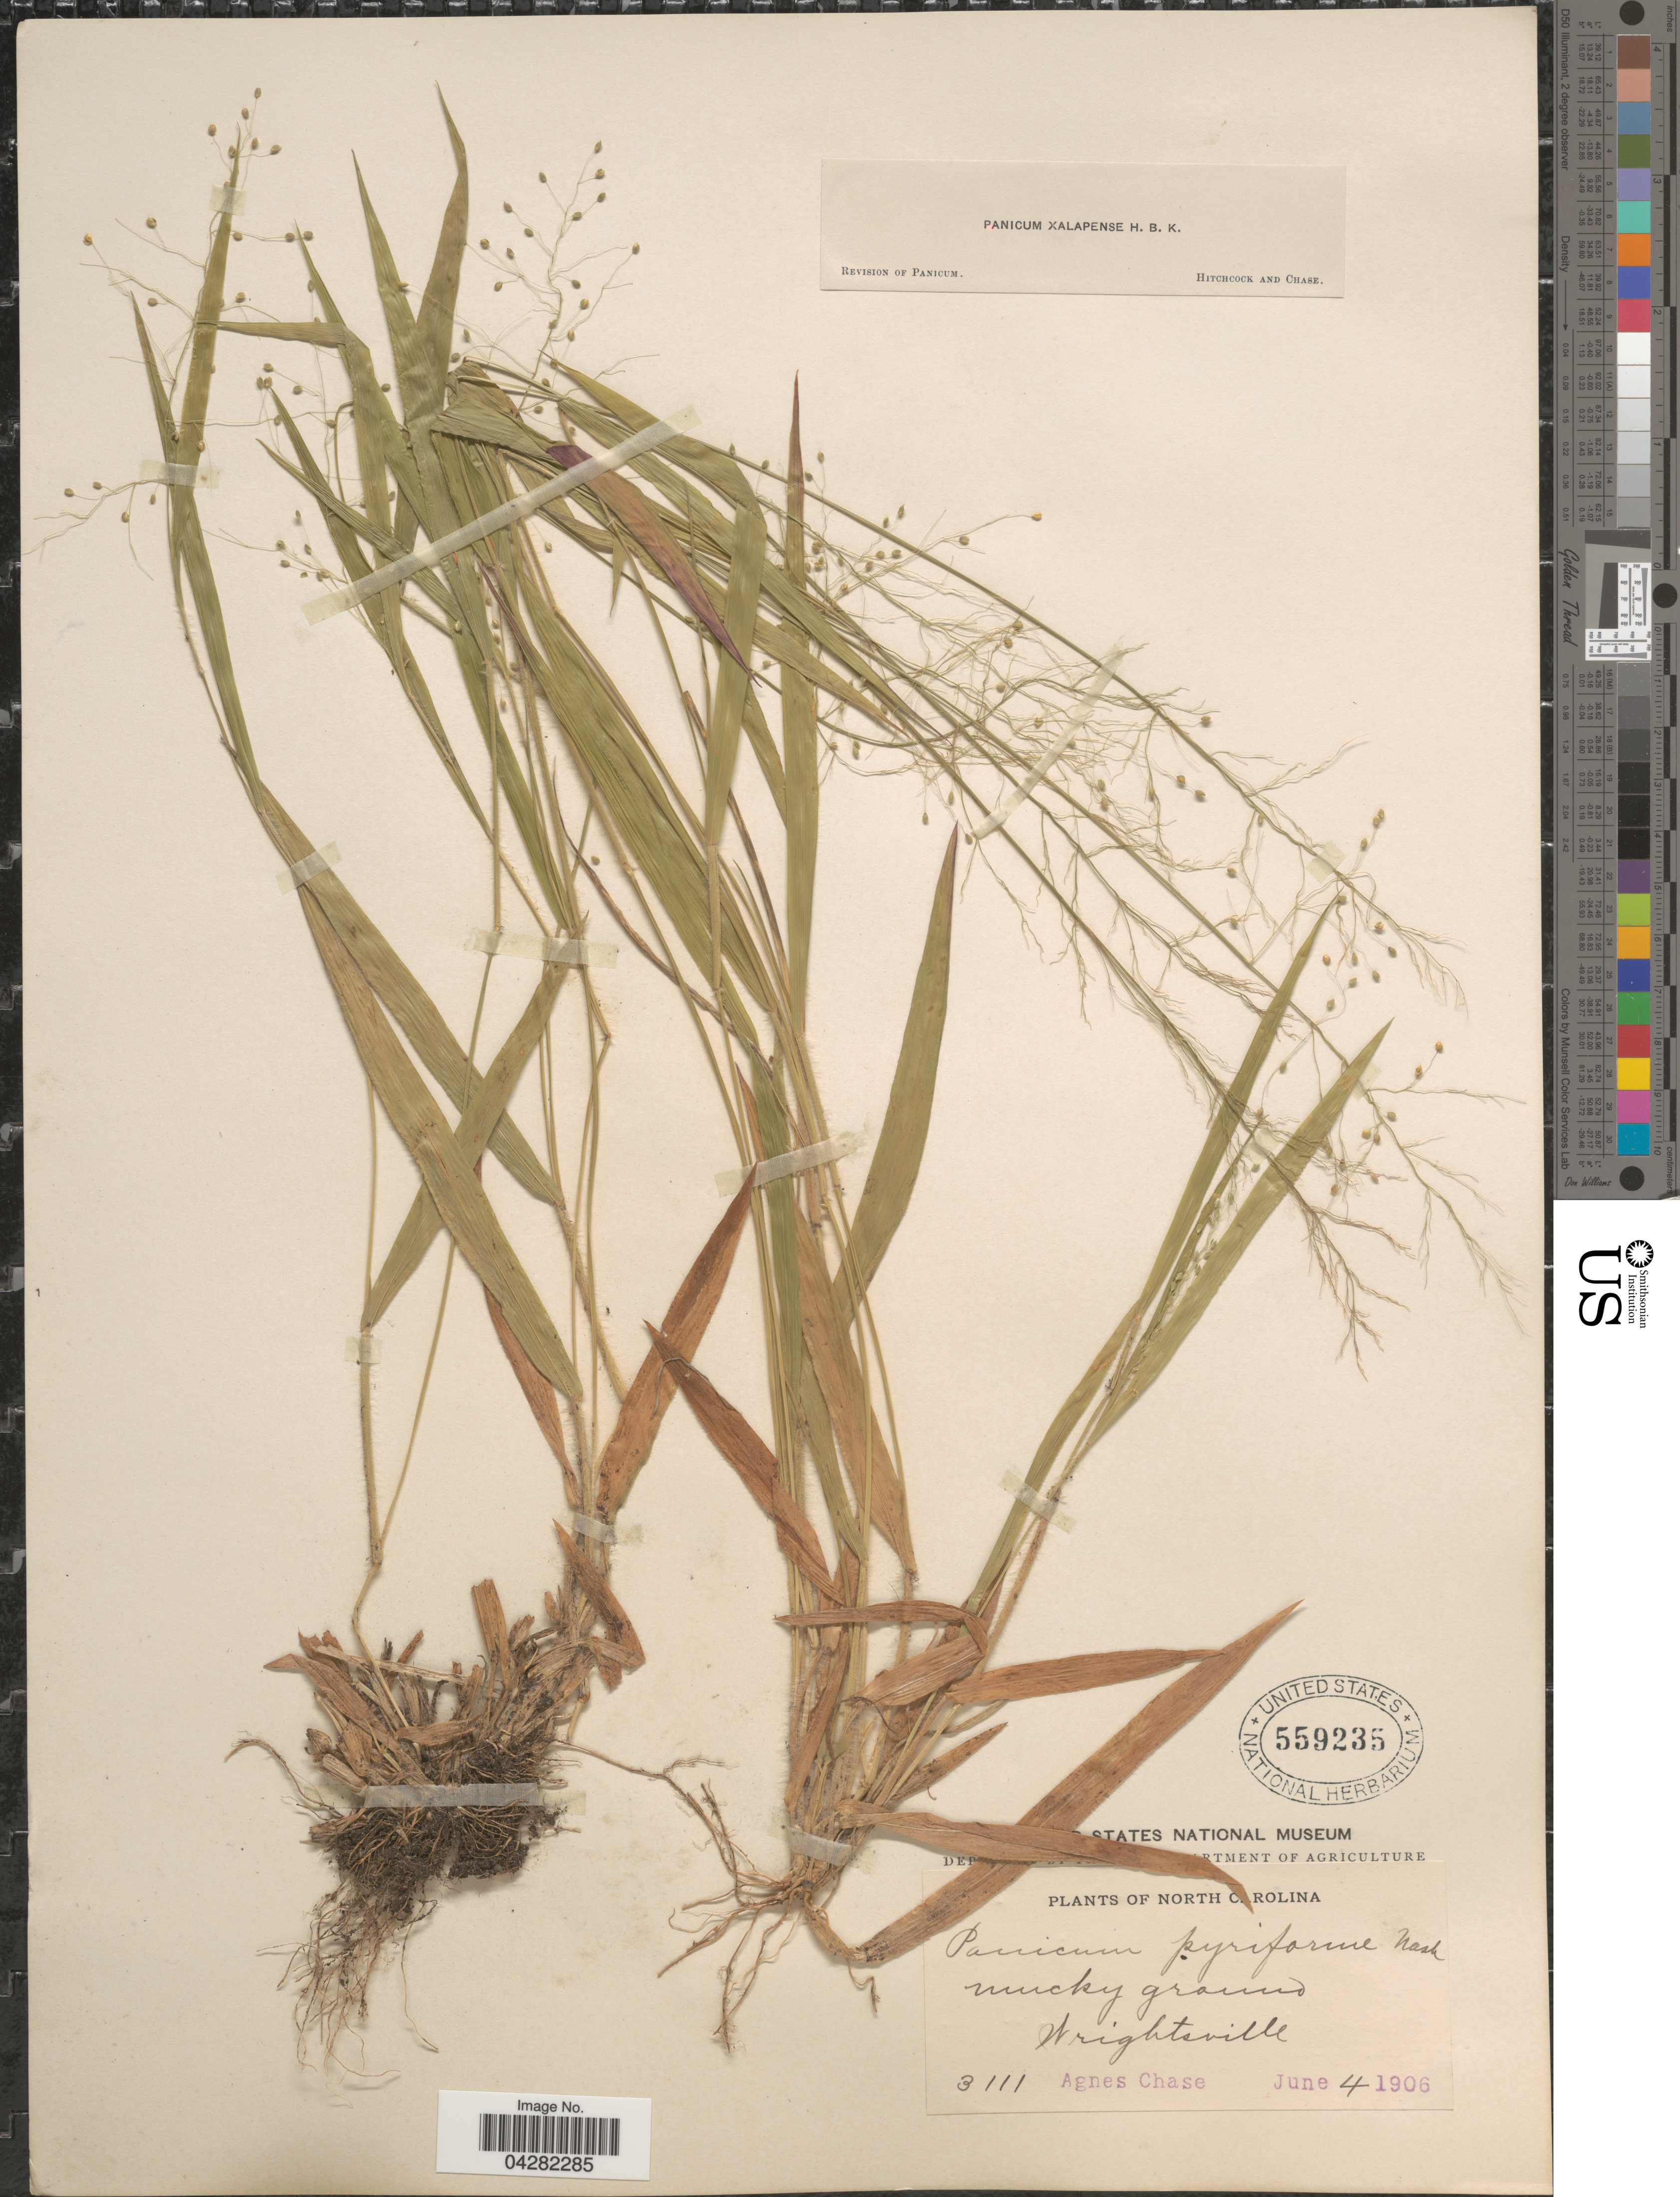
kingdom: Plantae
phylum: Tracheophyta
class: Liliopsida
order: Poales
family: Poaceae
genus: Dichanthelium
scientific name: Dichanthelium laxiflorum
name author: (Lam.) Gould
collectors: A. Chase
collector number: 3111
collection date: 1906-06-04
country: United States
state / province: North Carolina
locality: Wrightsville.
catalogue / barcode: US 559235